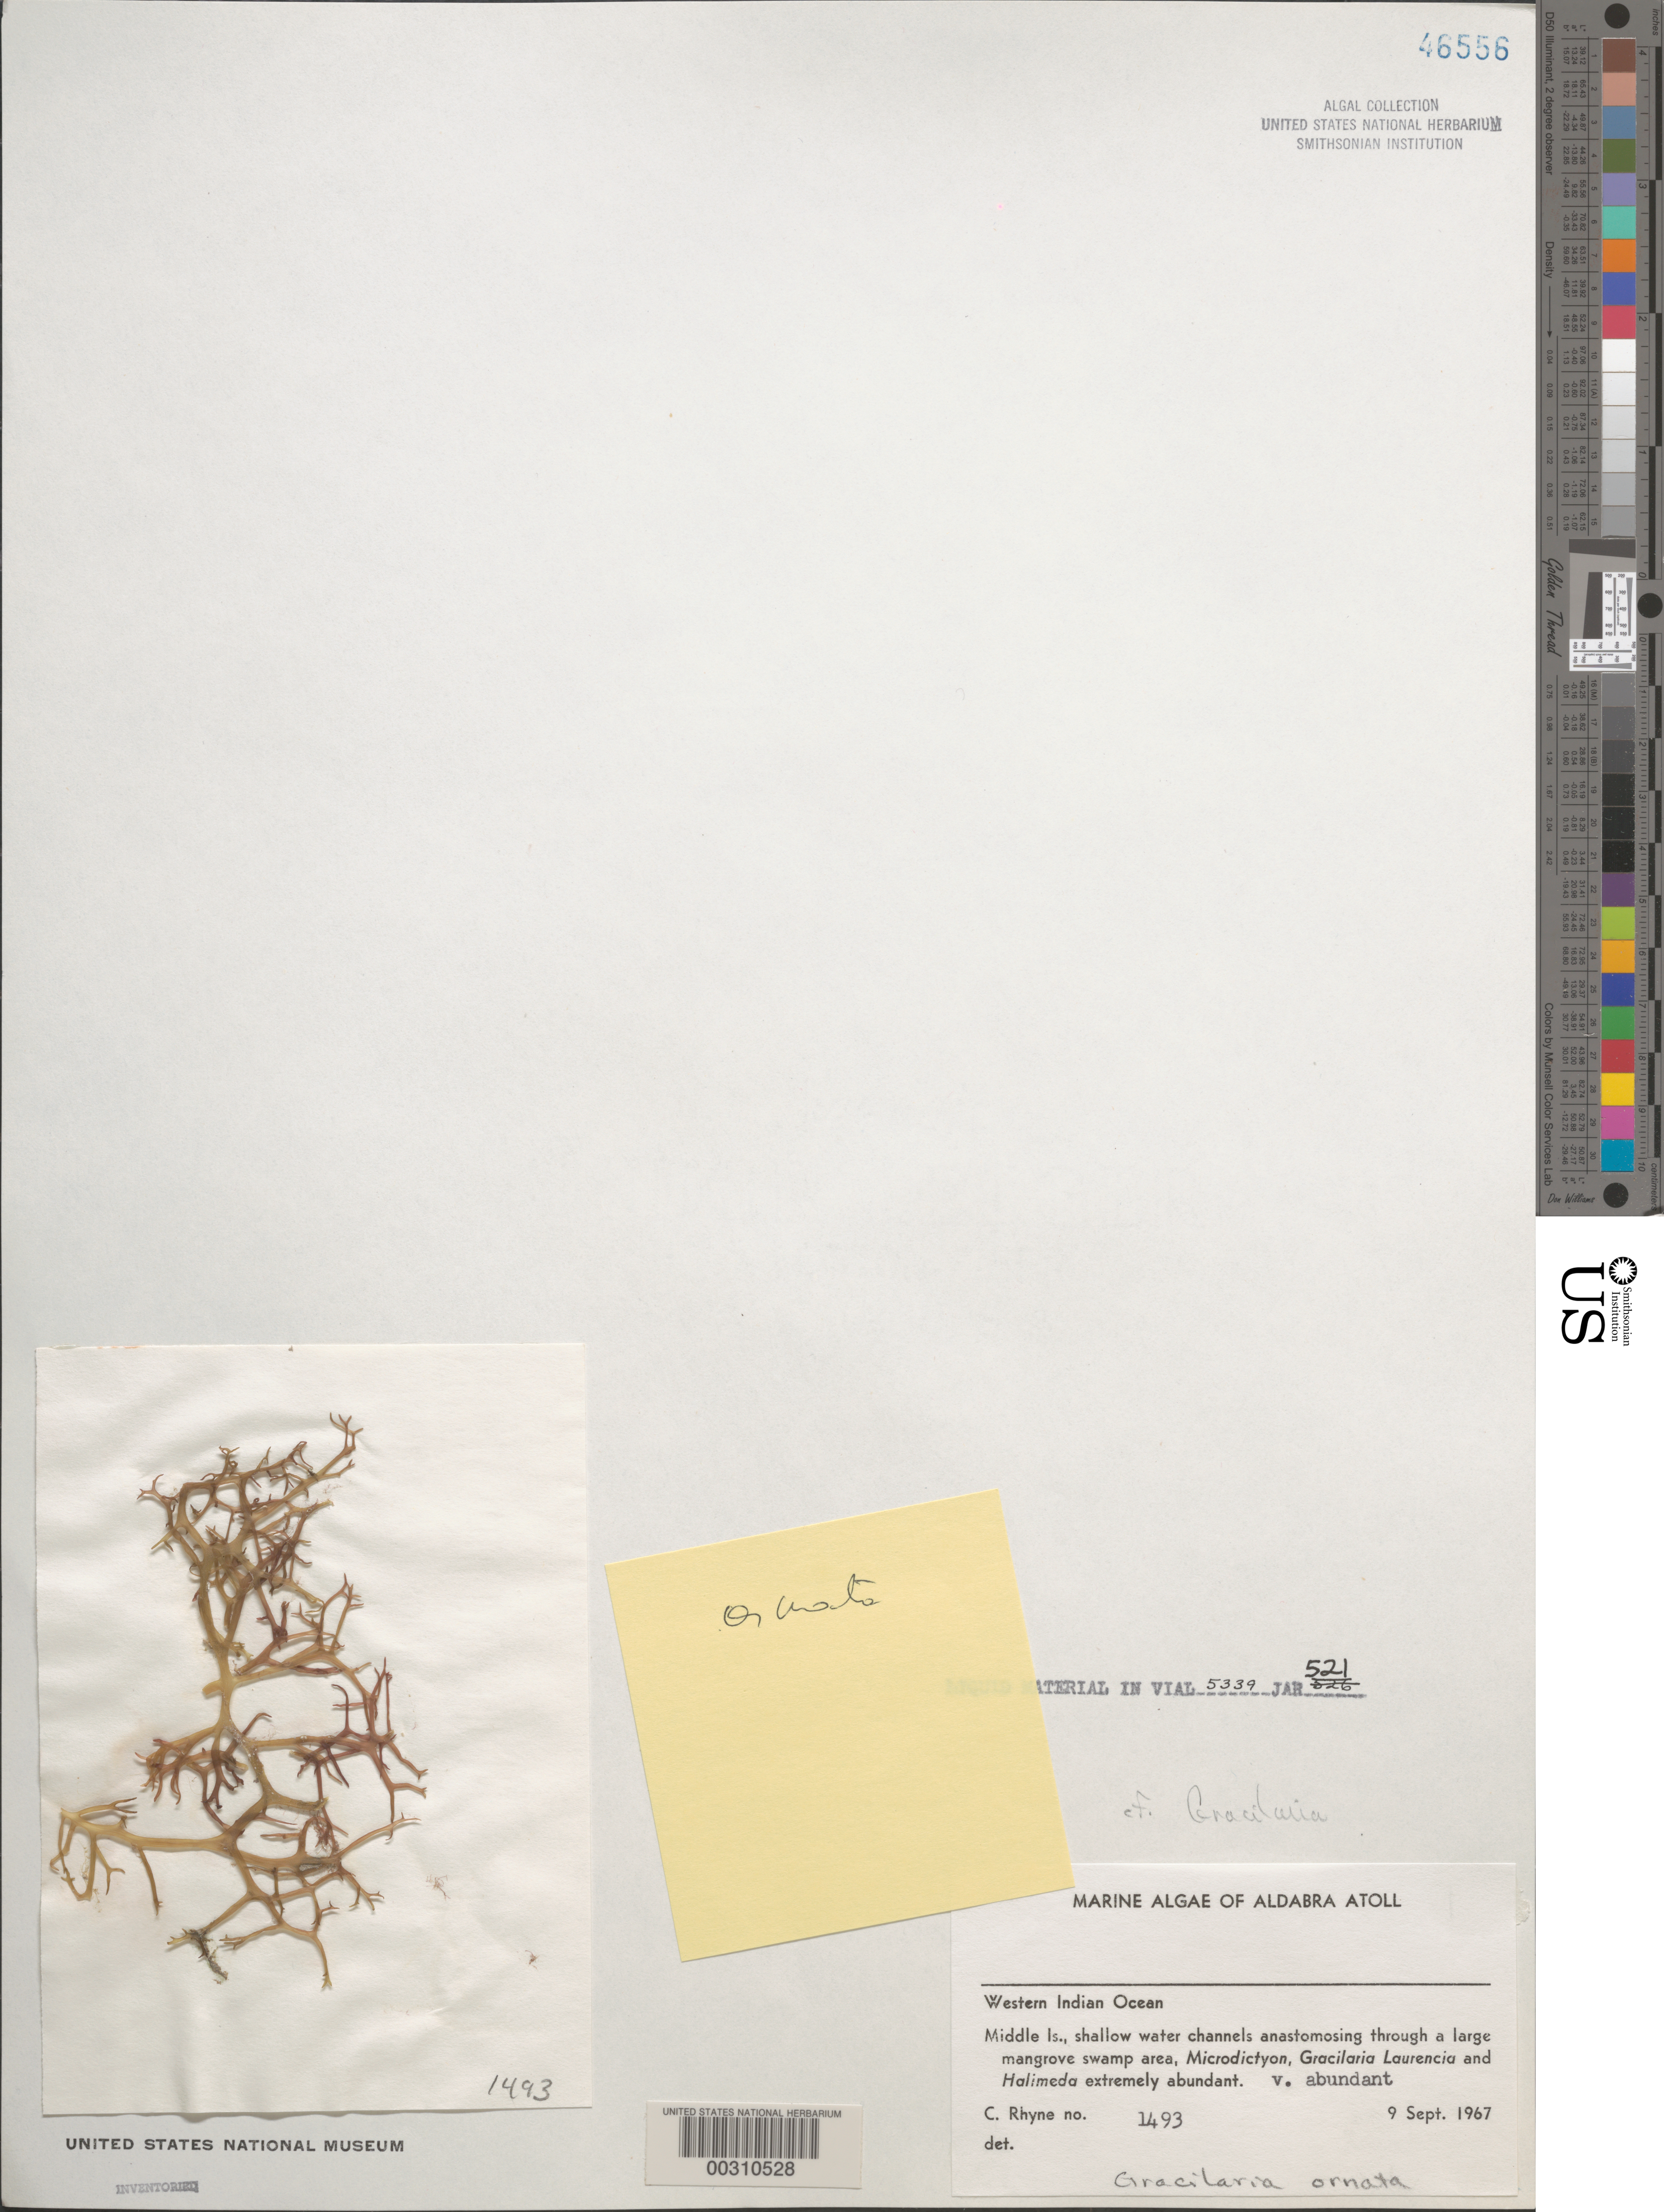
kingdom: Plantae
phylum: Rhodophyta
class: Florideophyceae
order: Gracilariales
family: Gracilariaceae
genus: Gracilaria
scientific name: Gracilaria ornata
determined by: Fredericq, S.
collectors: C. Rhyne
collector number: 1493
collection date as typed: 09 Sep 1967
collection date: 1967-09-09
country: Seychelles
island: Aldabra Atoll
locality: Middle Islet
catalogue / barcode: US 46556